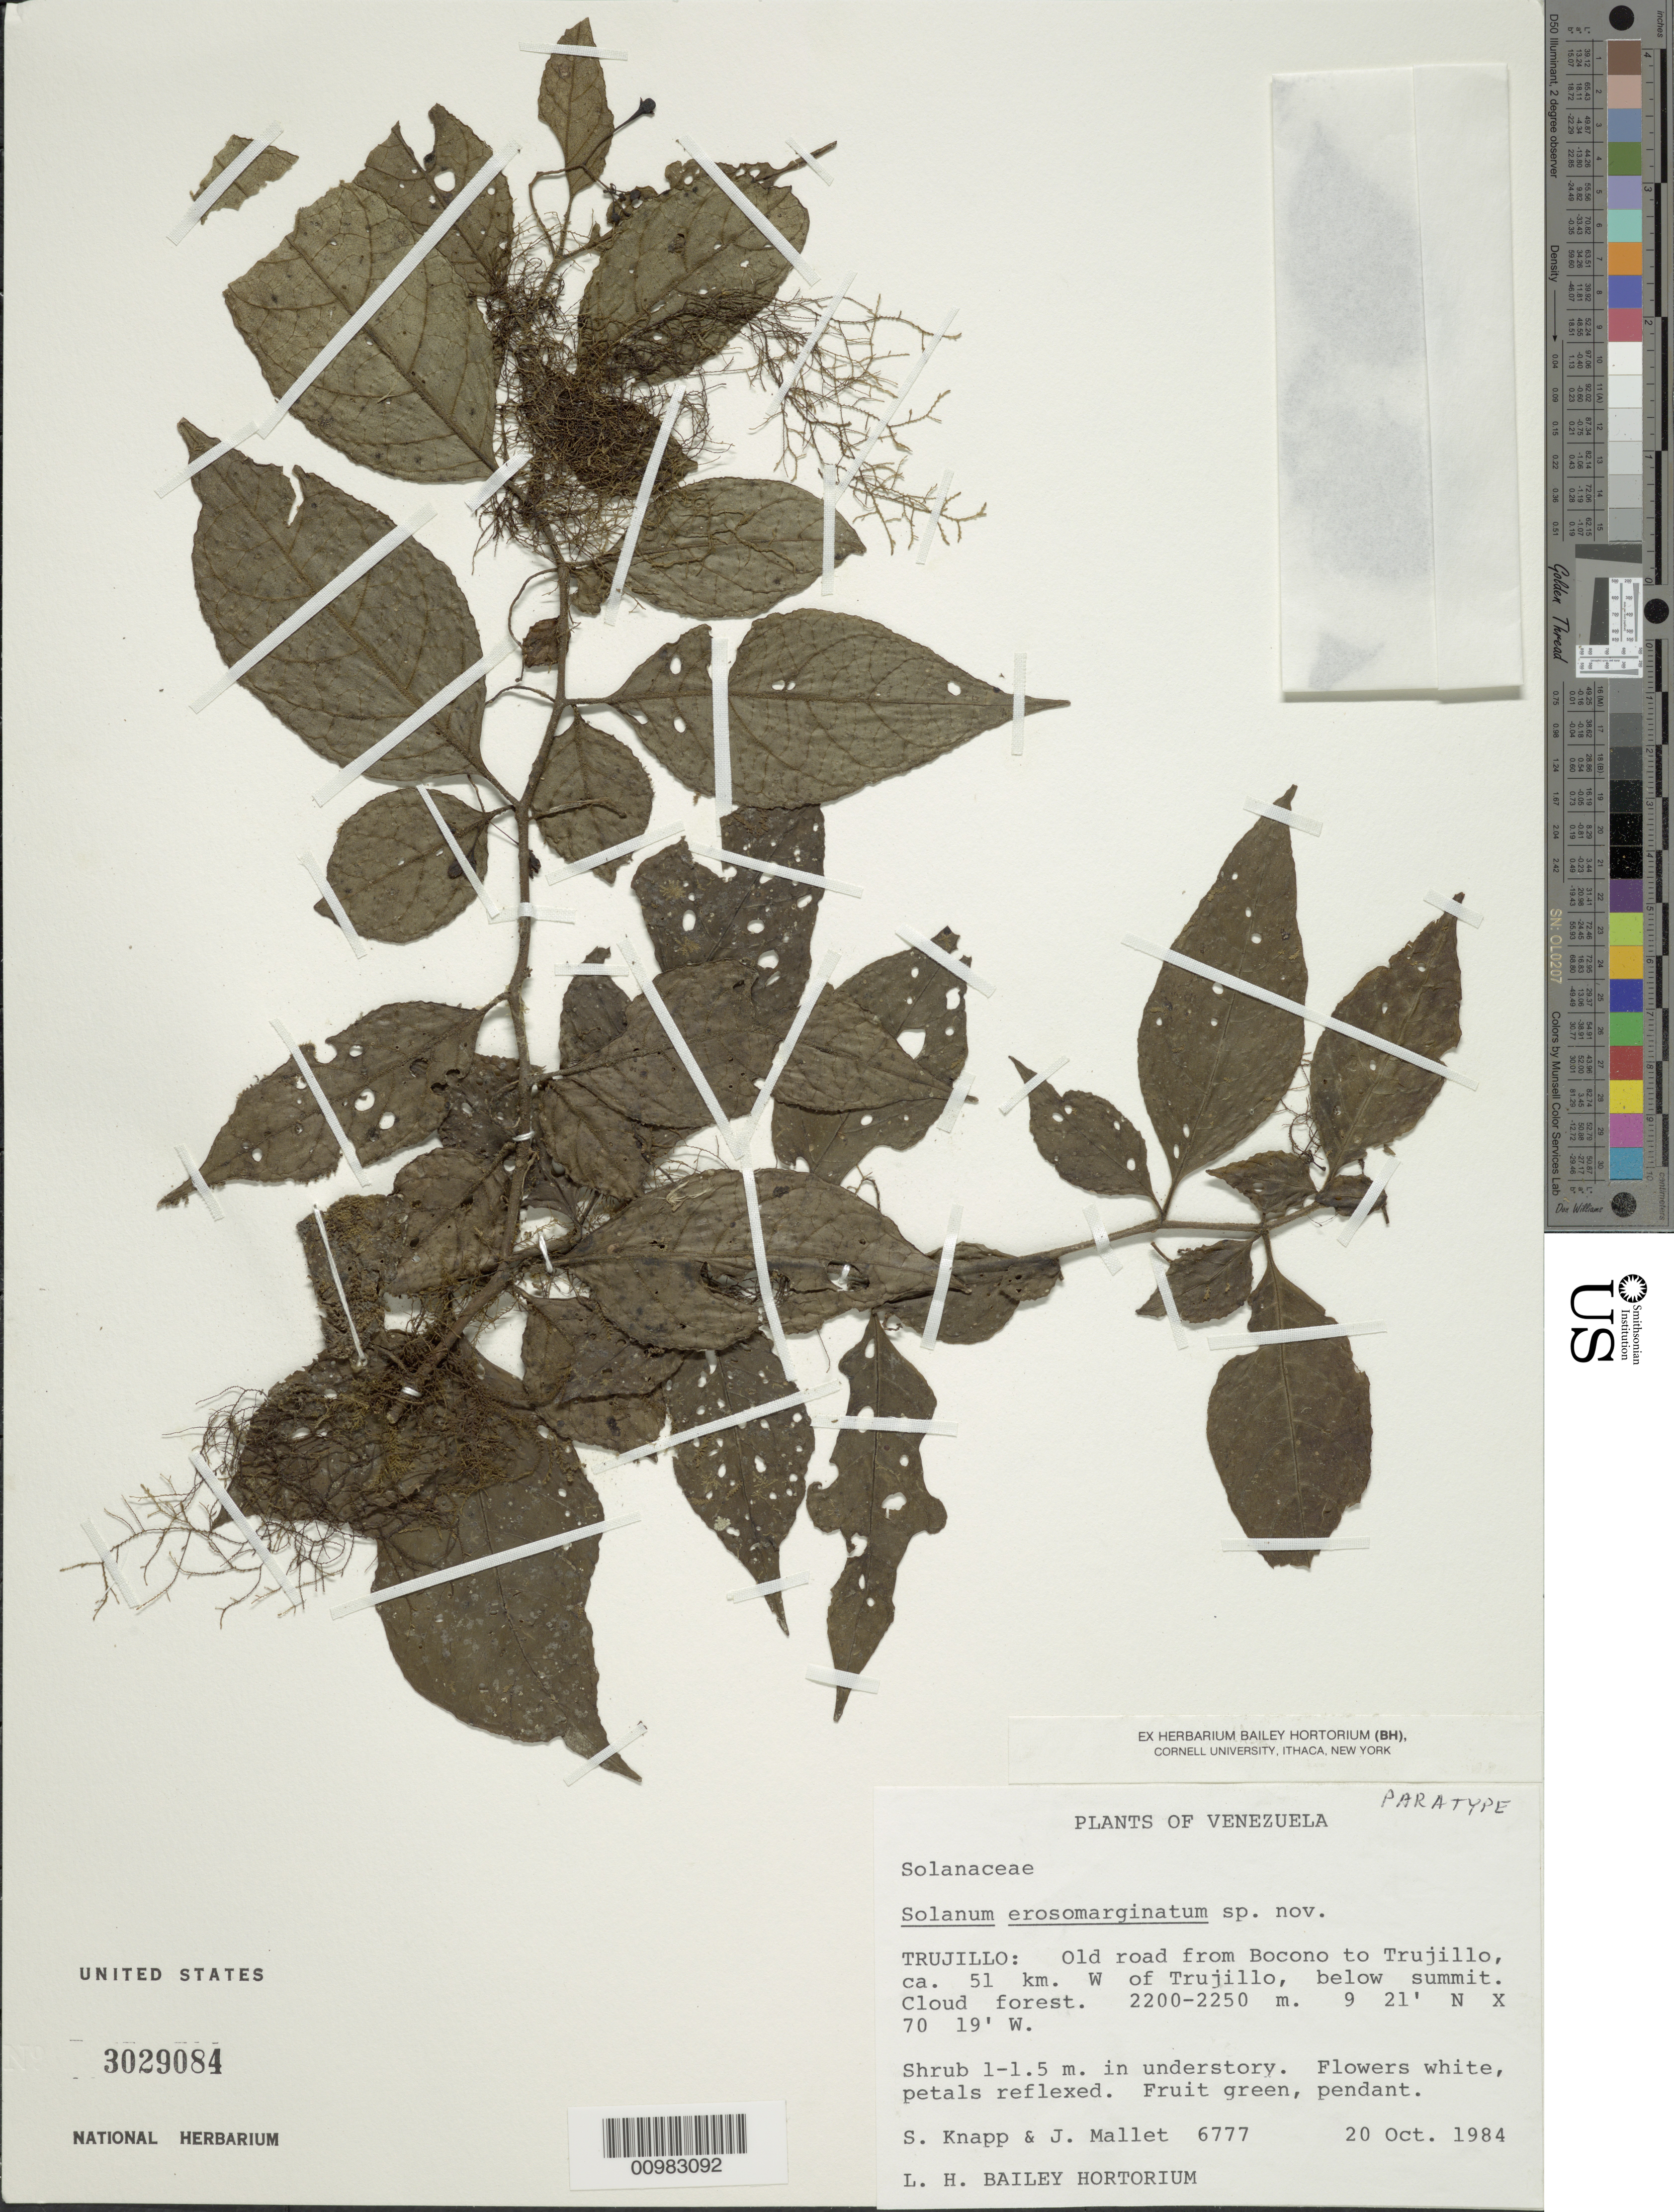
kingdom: Plantae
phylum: Tracheophyta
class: Magnoliopsida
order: Solanales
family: Solanaceae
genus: Solanum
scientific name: Solanum erosomarginatum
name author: S. Knapp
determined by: Knapp, S. D.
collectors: S. Knapp & J. Mallet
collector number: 6777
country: Venezuela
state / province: Trujillo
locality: old Bocono-Trujillo road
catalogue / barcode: US 3029084